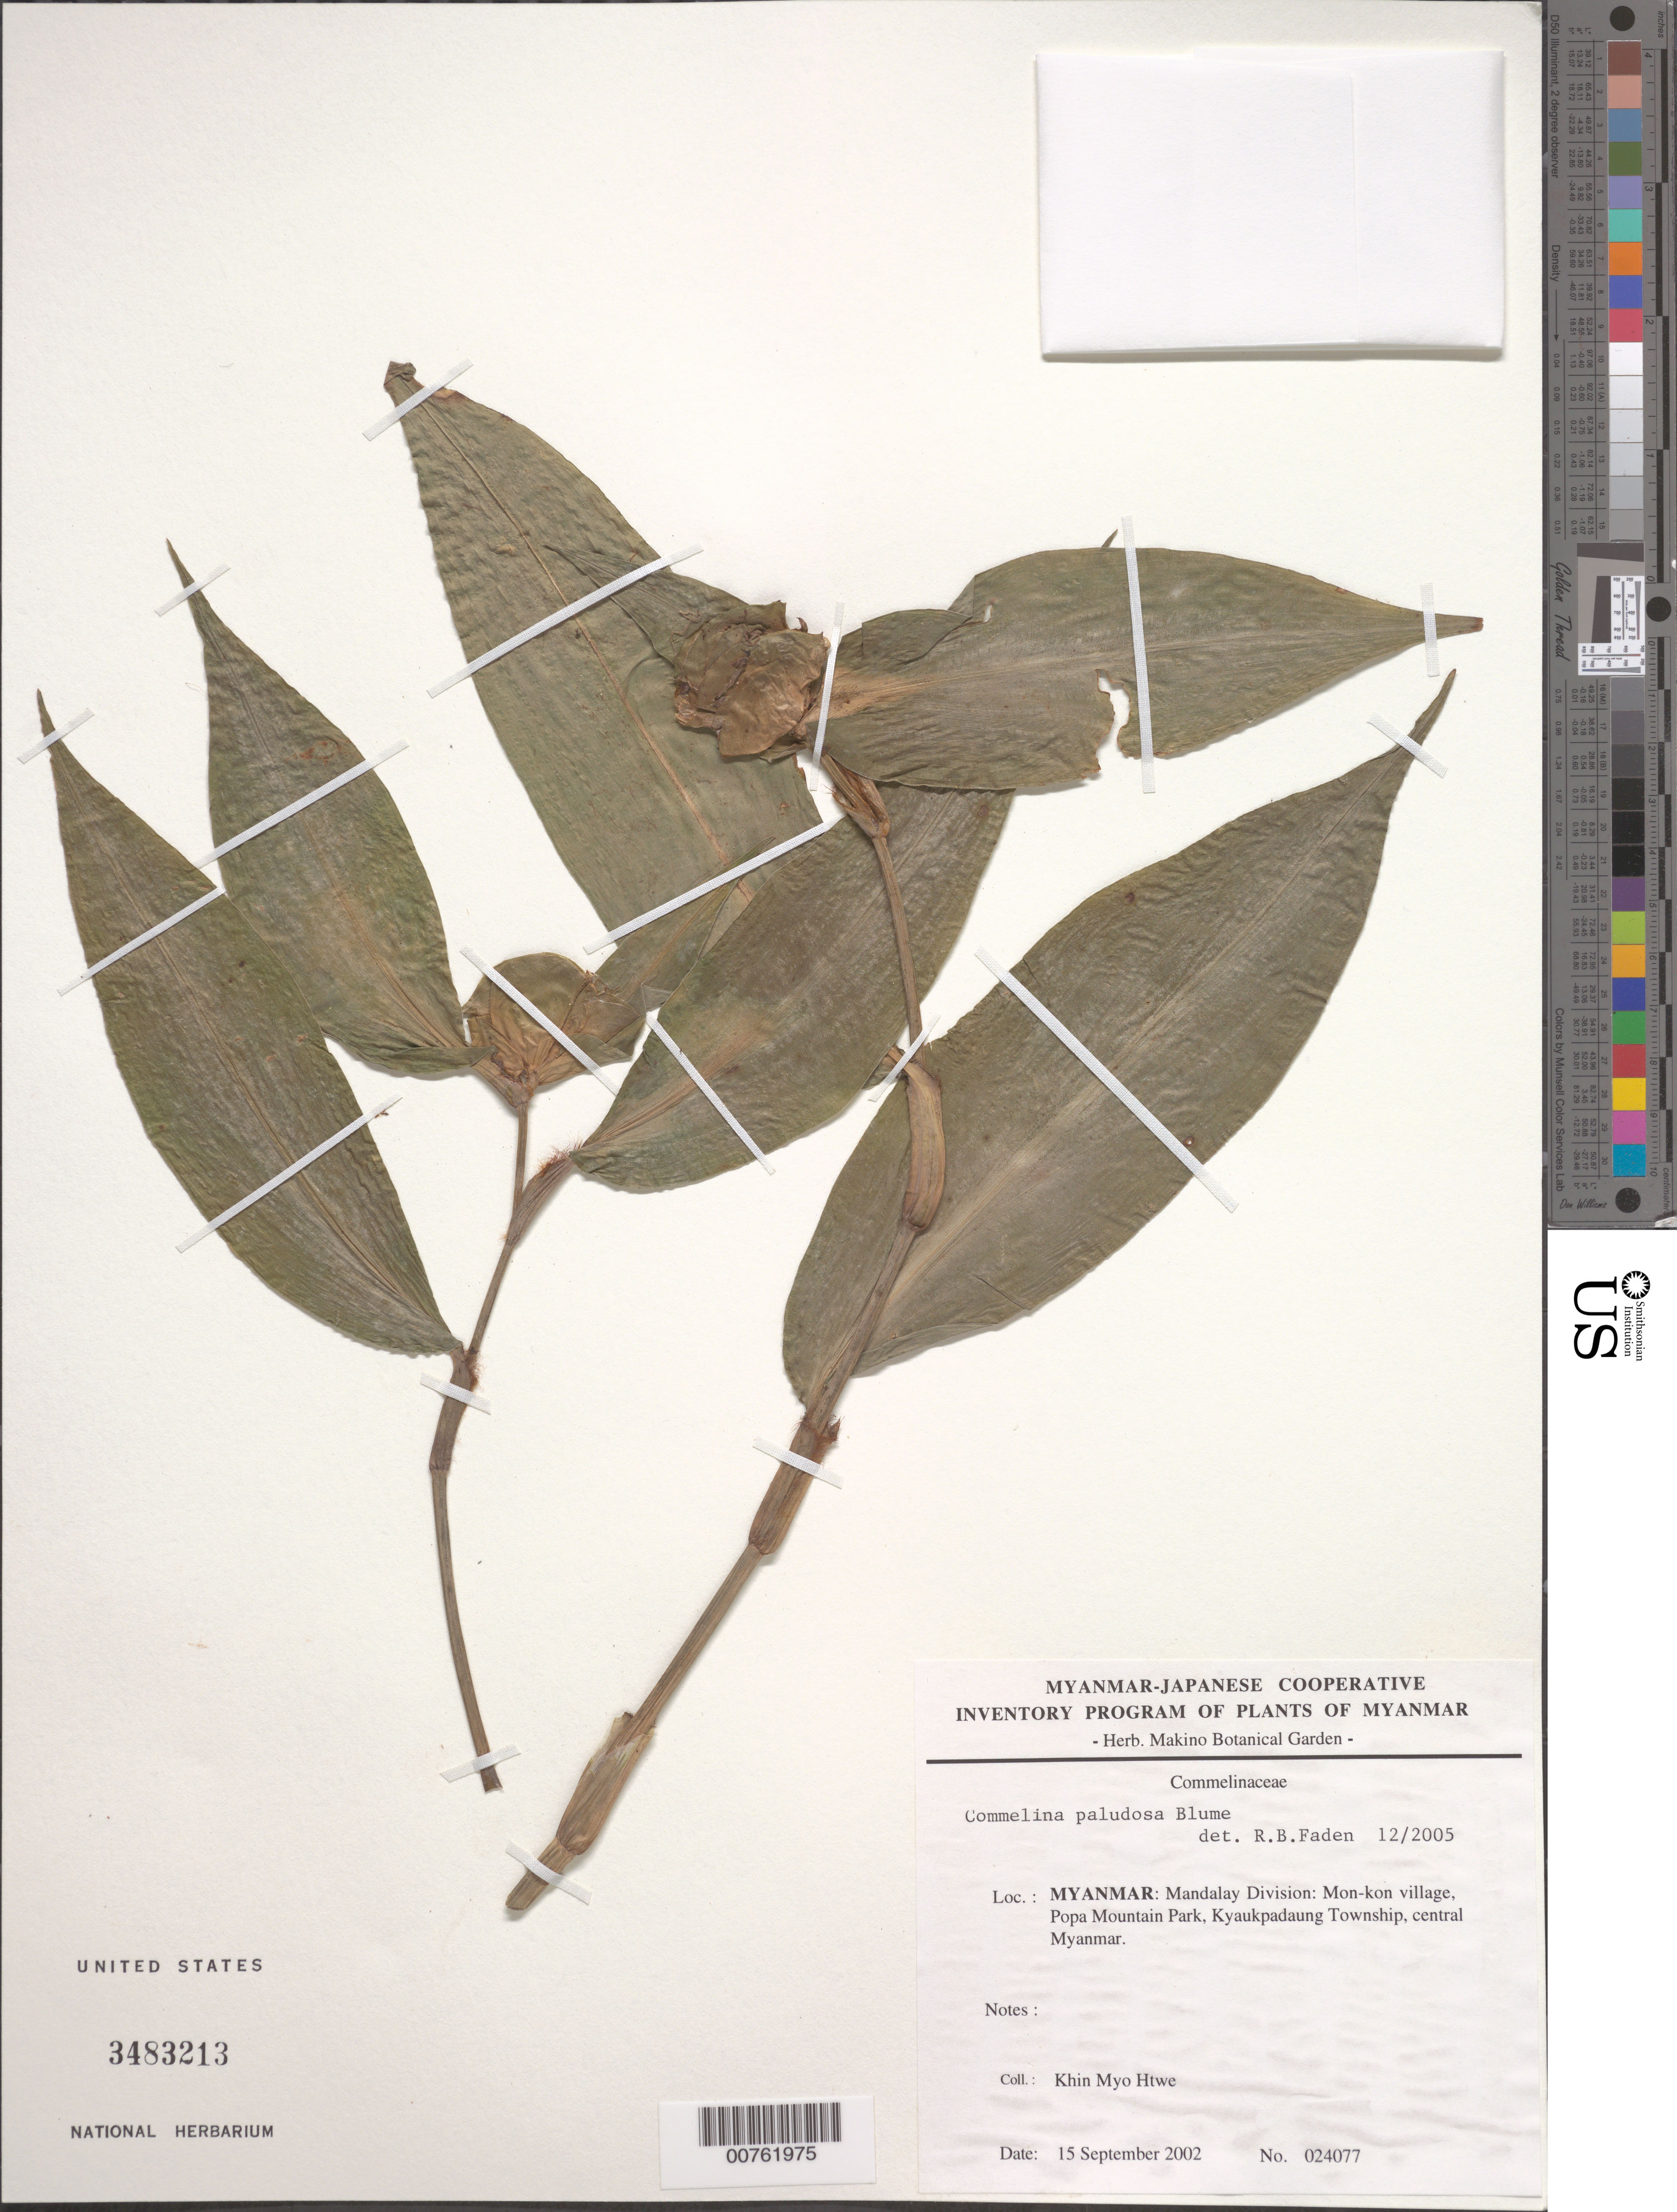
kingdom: Plantae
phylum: Tracheophyta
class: Liliopsida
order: Commelinales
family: Commelinaceae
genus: Commelina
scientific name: Commelina paludosa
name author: Blume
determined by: Faden, Robert B., (US), Smithsonian Institution - National Museum of Natural History (UNITED STATES)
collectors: K. Htwe et al.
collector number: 24077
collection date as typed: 15 Sep 2002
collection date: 2002-09-15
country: Myanmar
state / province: Mandalay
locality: Mon-kon village, Popa Mountain Park, Kyaukpadaung Township, central Myanmar.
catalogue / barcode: US 3483213